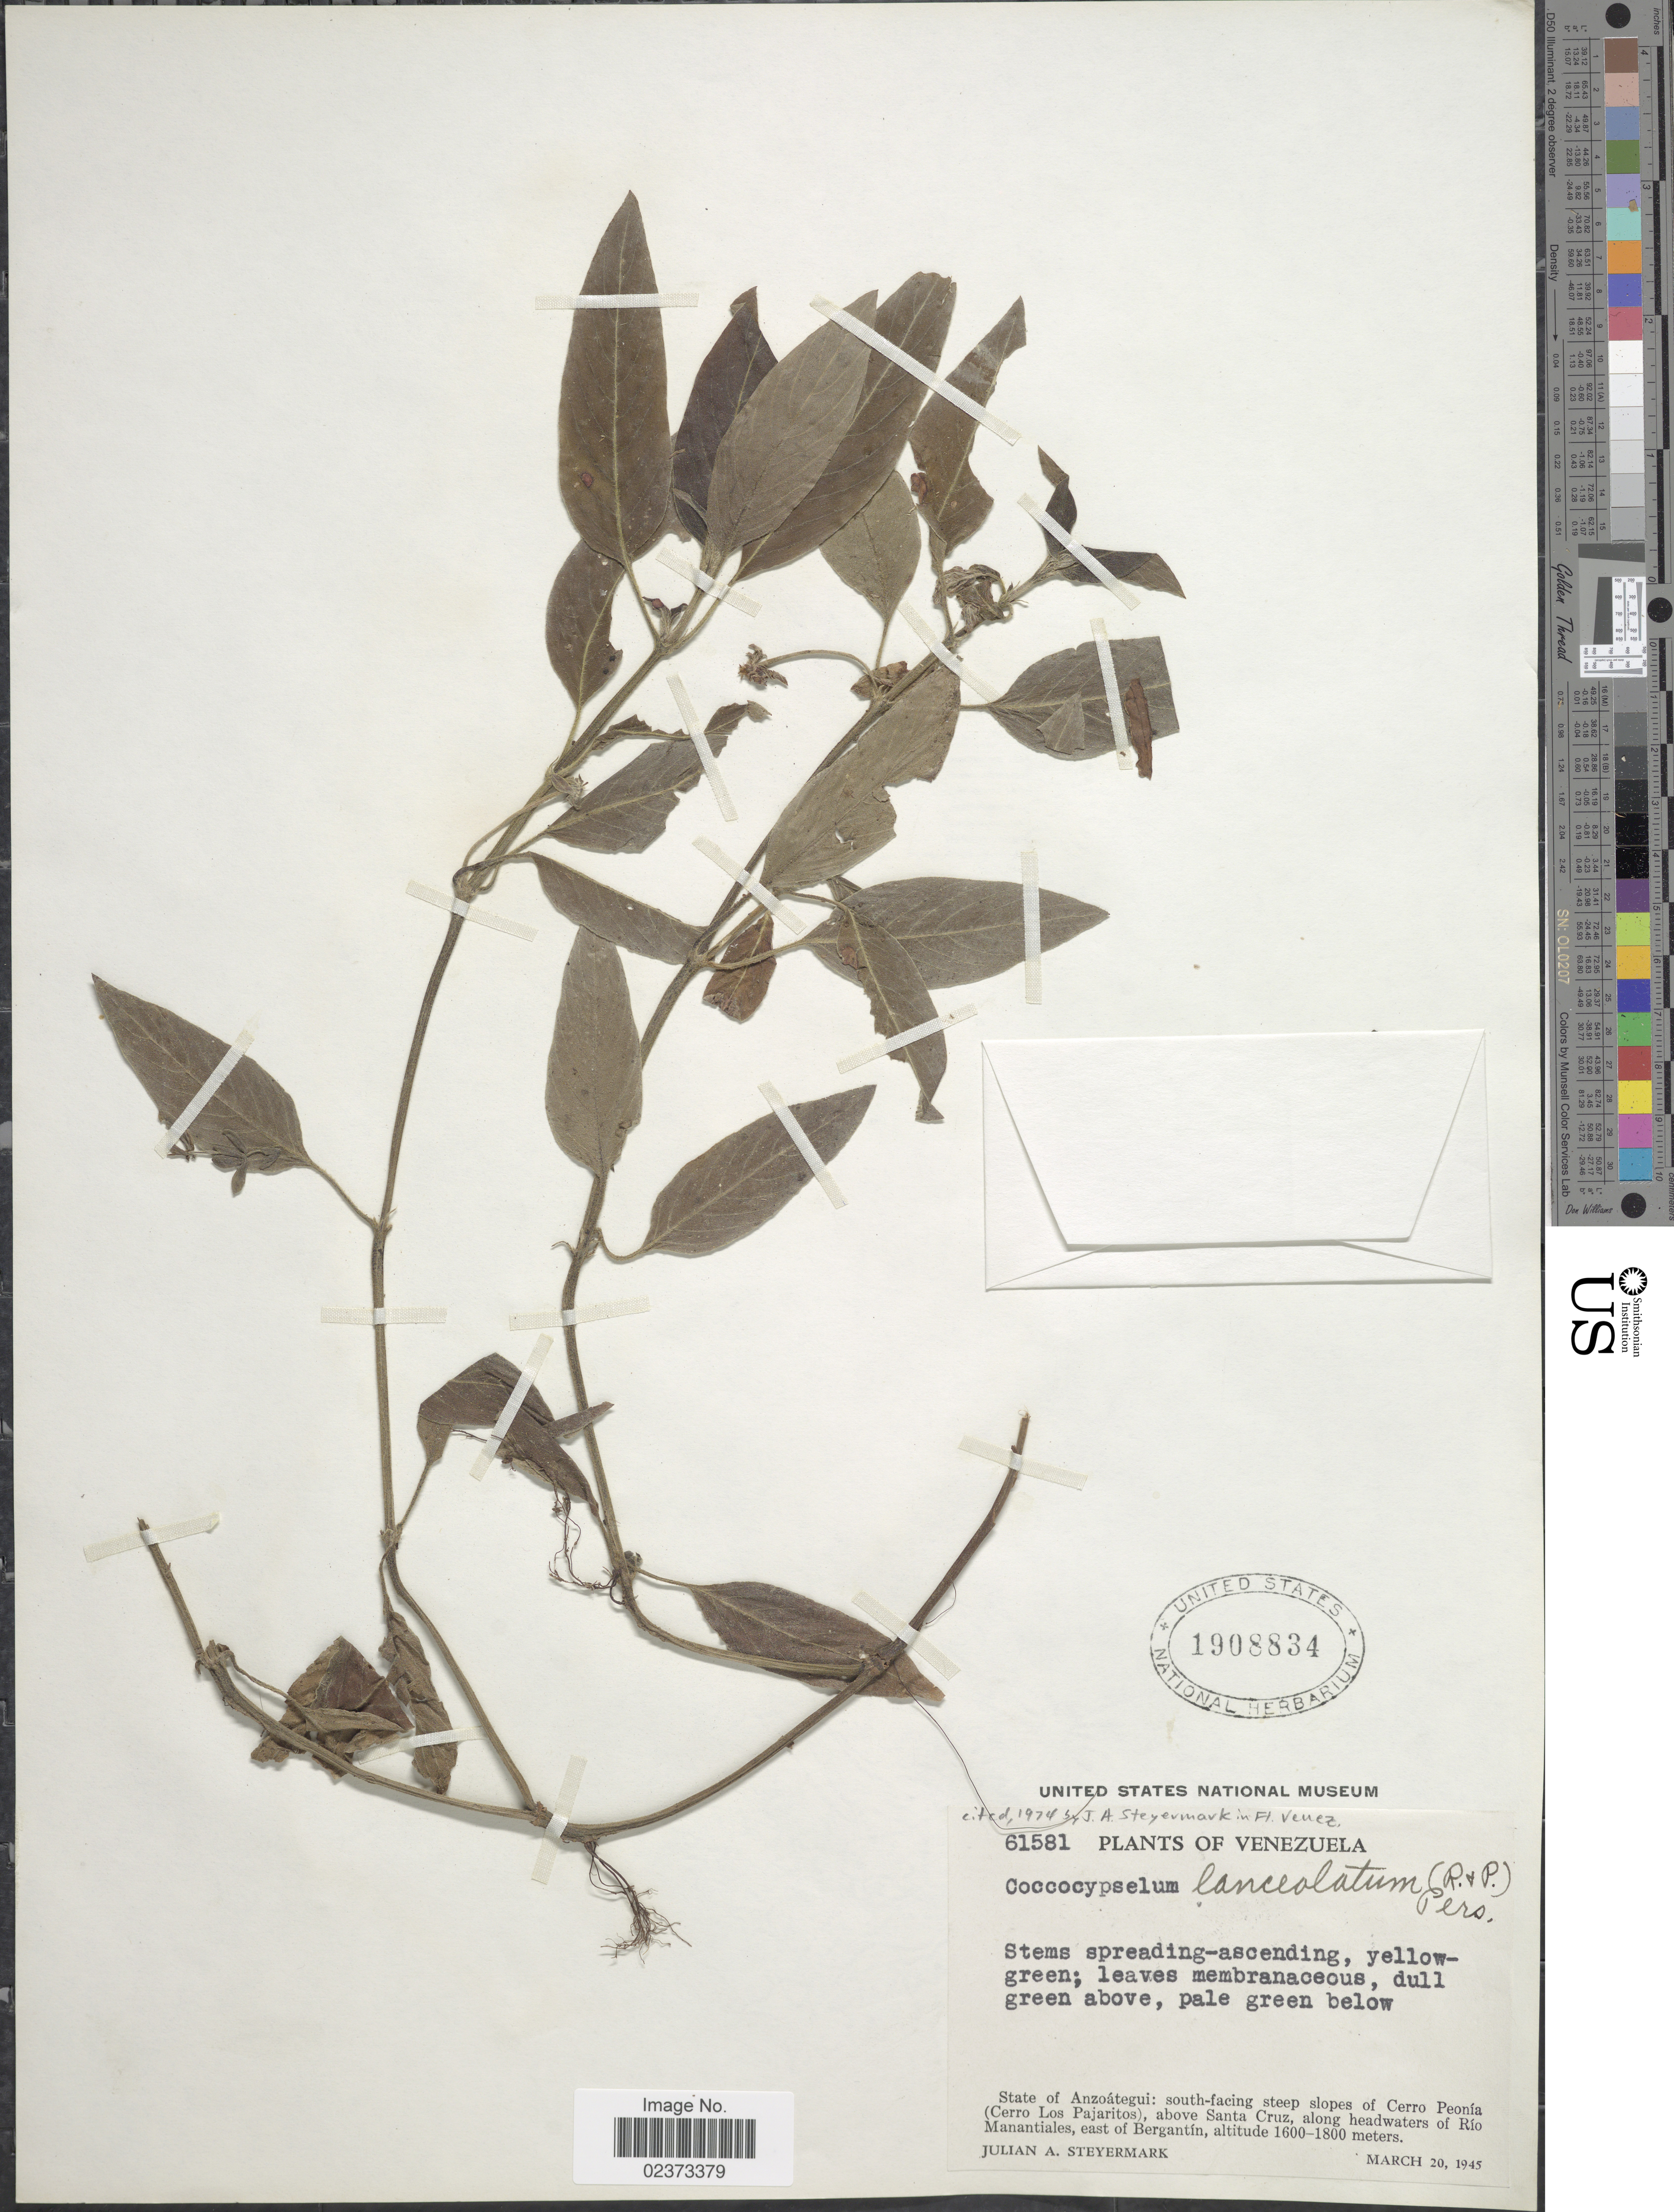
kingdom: Plantae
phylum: Tracheophyta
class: Magnoliopsida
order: Gentianales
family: Rubiaceae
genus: Coccocypselum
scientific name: Coccocypselum lanceolatum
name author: (Ruiz & Pav.) Pers.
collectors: J. Steyermark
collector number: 61581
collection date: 1945-03-20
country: Venezuela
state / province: Anzoategui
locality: South-facing steep slopes of Cerro Peonia (Cerro Los Pajaritos), above Santa Cruz, along headwaters of Ri oManantiales, east of Bergantin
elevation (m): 1600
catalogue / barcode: US 1908834